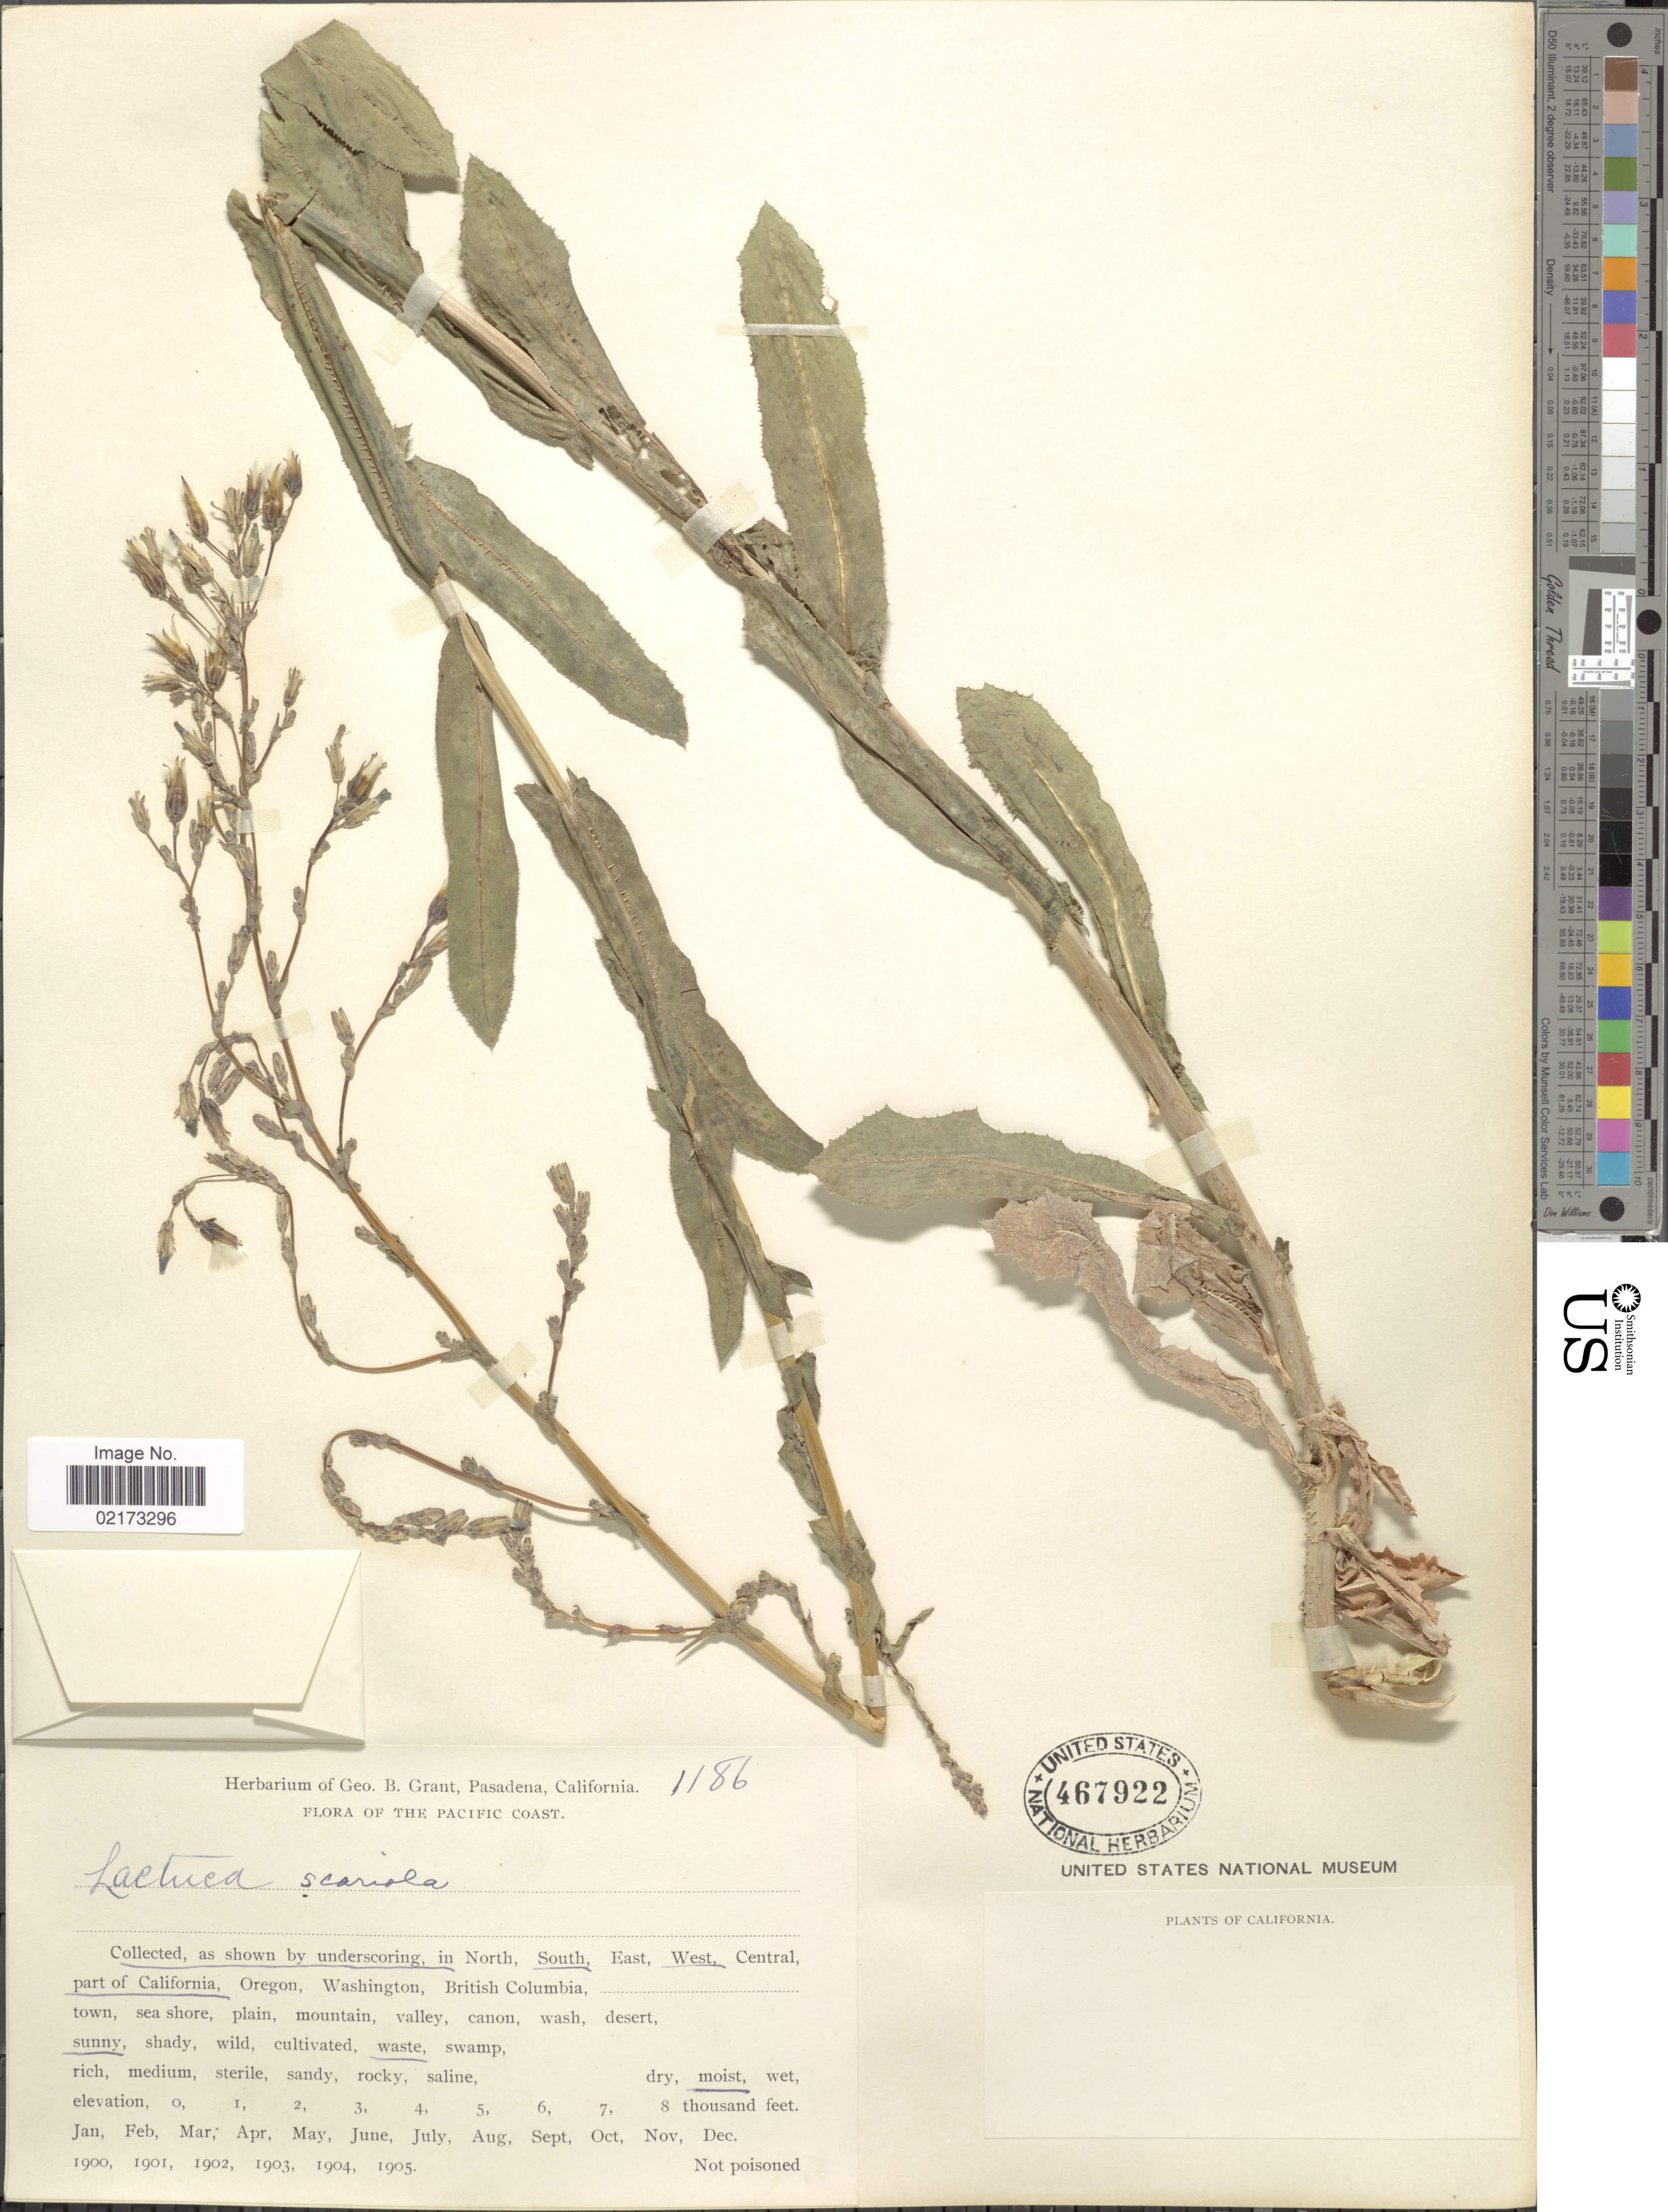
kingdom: Plantae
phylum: Tracheophyta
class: Magnoliopsida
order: Asterales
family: Asteraceae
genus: Lactuca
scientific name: Lactuca serriola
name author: L.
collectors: ex herb. Geo. B. Grant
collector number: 1186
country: United States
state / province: California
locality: The Pacific Coast, South west part of California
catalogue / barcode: US 467922